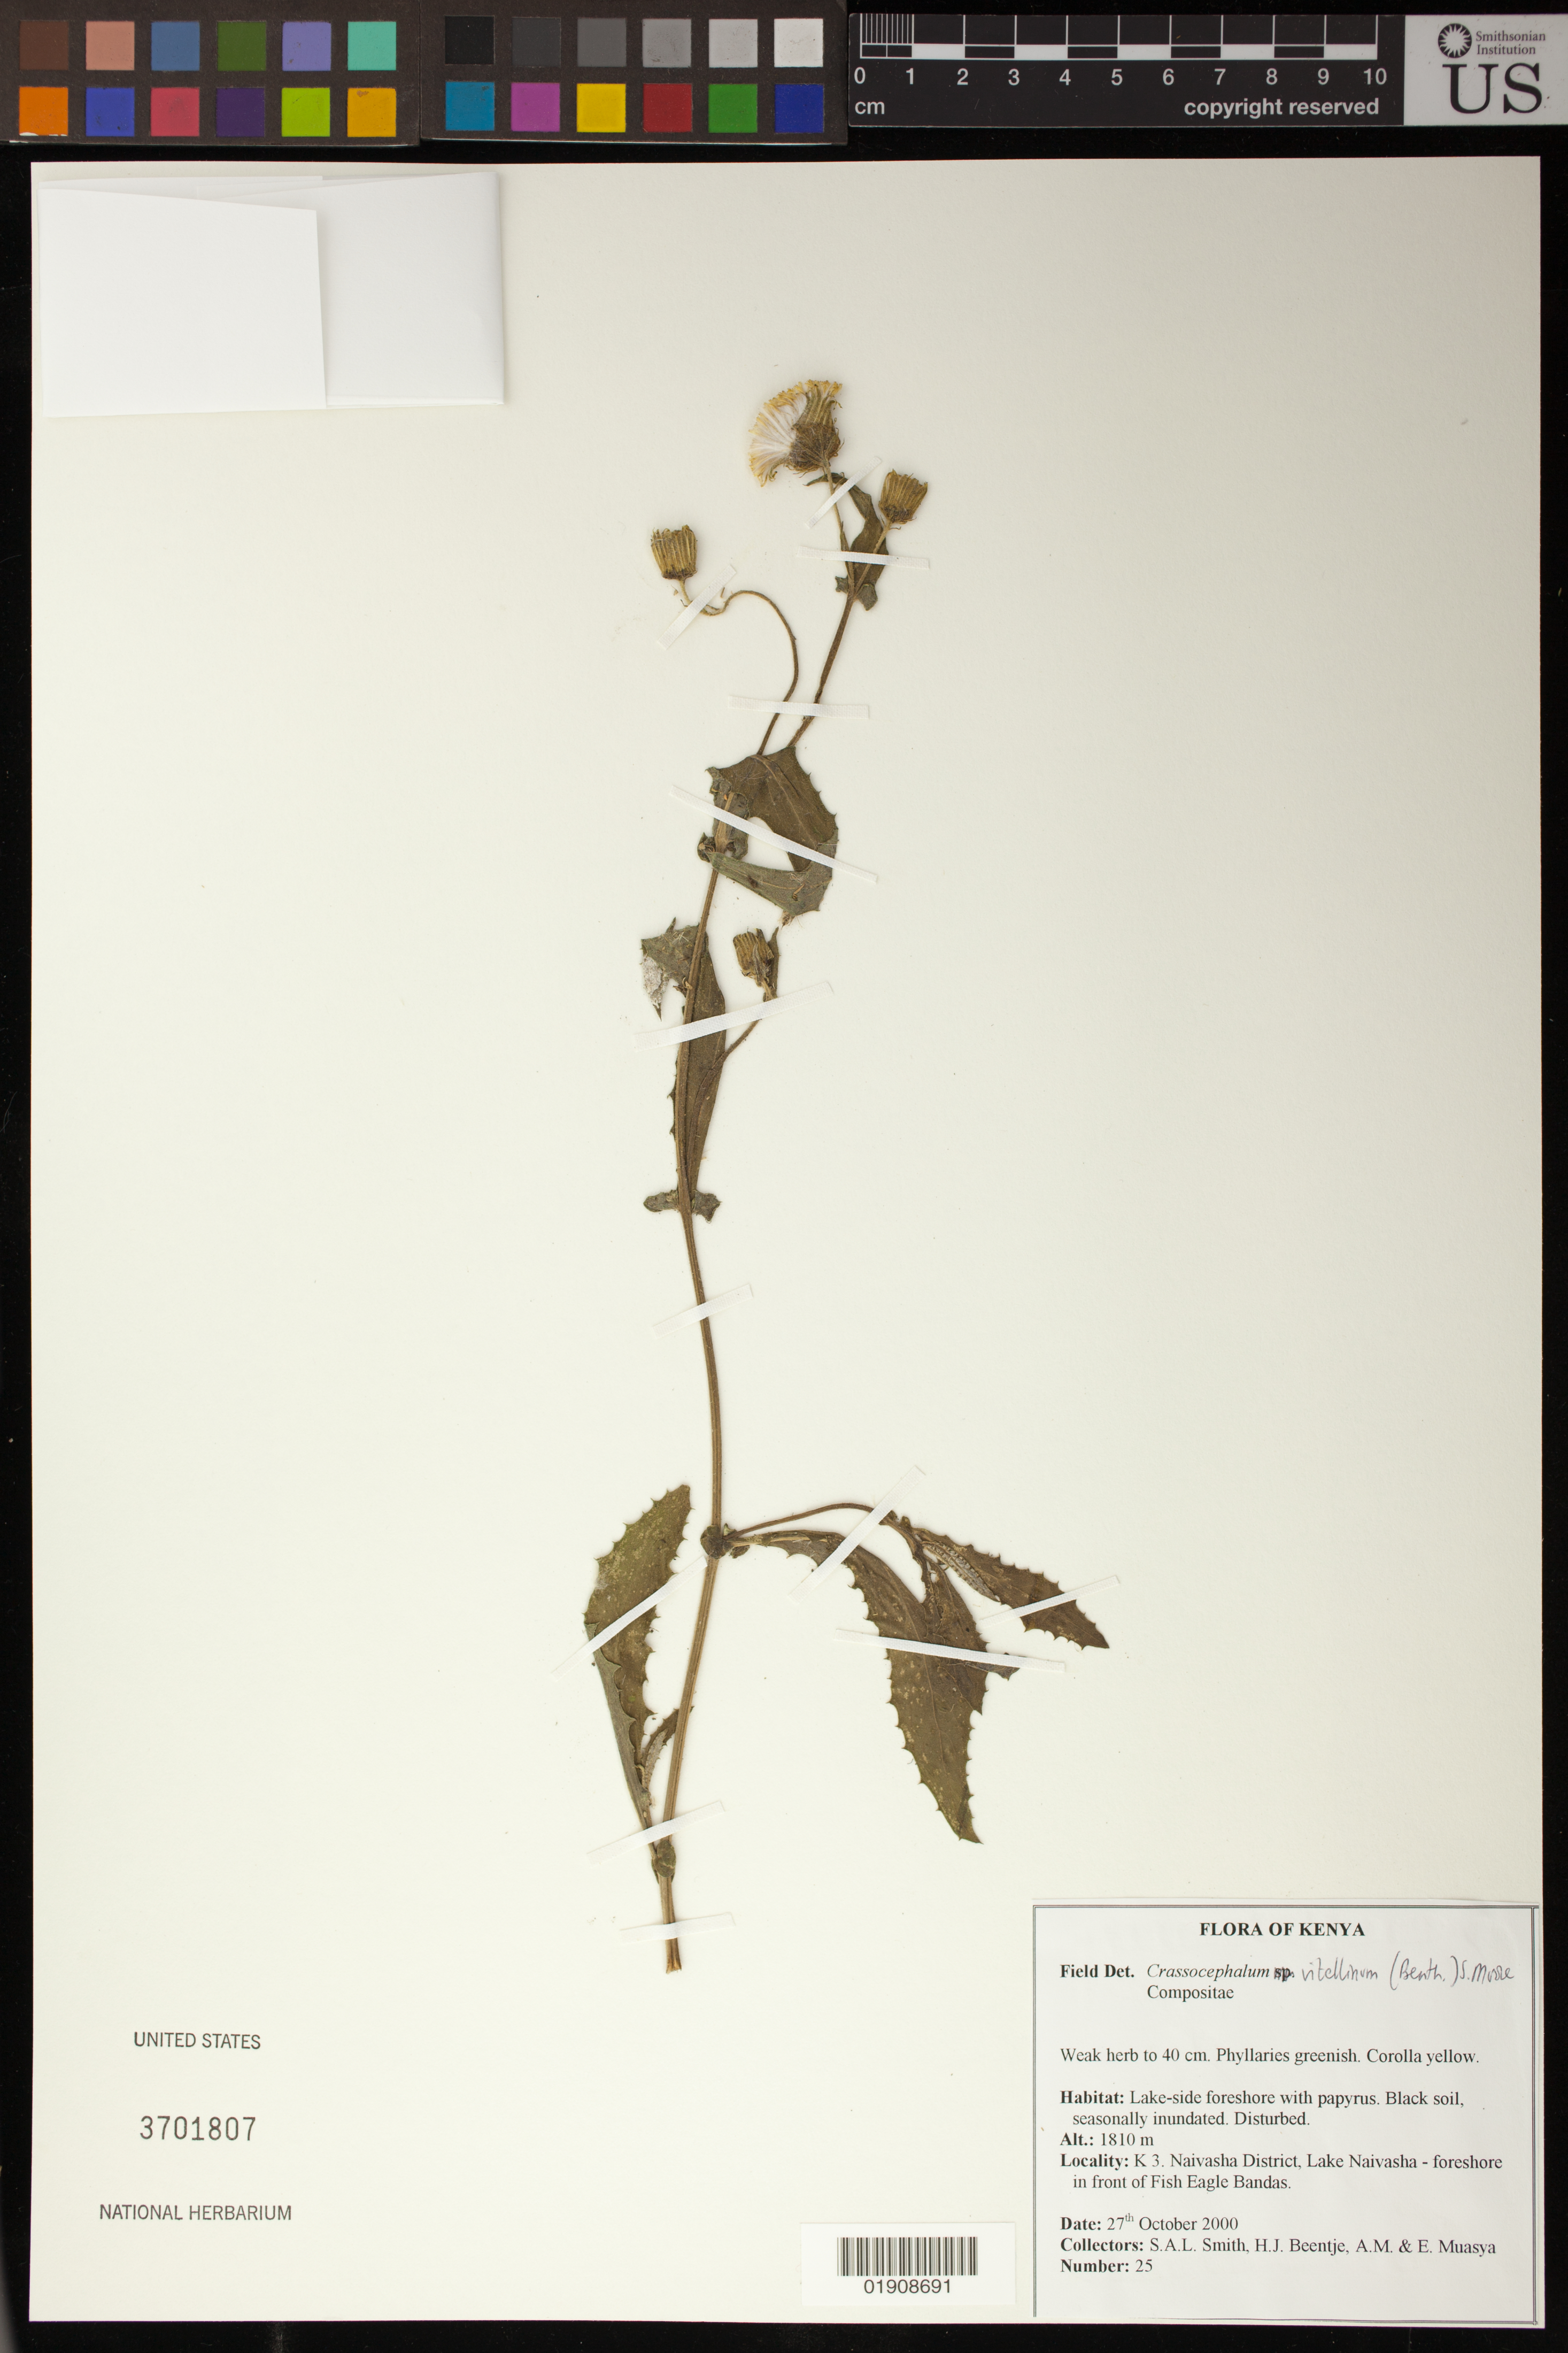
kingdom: Plantae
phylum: Tracheophyta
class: Magnoliopsida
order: Asterales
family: Asteraceae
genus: Crassocephalum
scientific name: Crassocephalum vitellinum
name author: (Benth.) S. Moore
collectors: S. A. Smith, H. J. Beentje & A. Muasya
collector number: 25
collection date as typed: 27 October 2000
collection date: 2000-10-27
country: Kenya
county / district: Naivasha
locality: K 3. Lake Naivasha - foreshore in front of Fish Eagle Bandas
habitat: Lake-side foreshore with papyrus; balck soil, seasonally inundated. Disturbed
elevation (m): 1810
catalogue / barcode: US 3701807